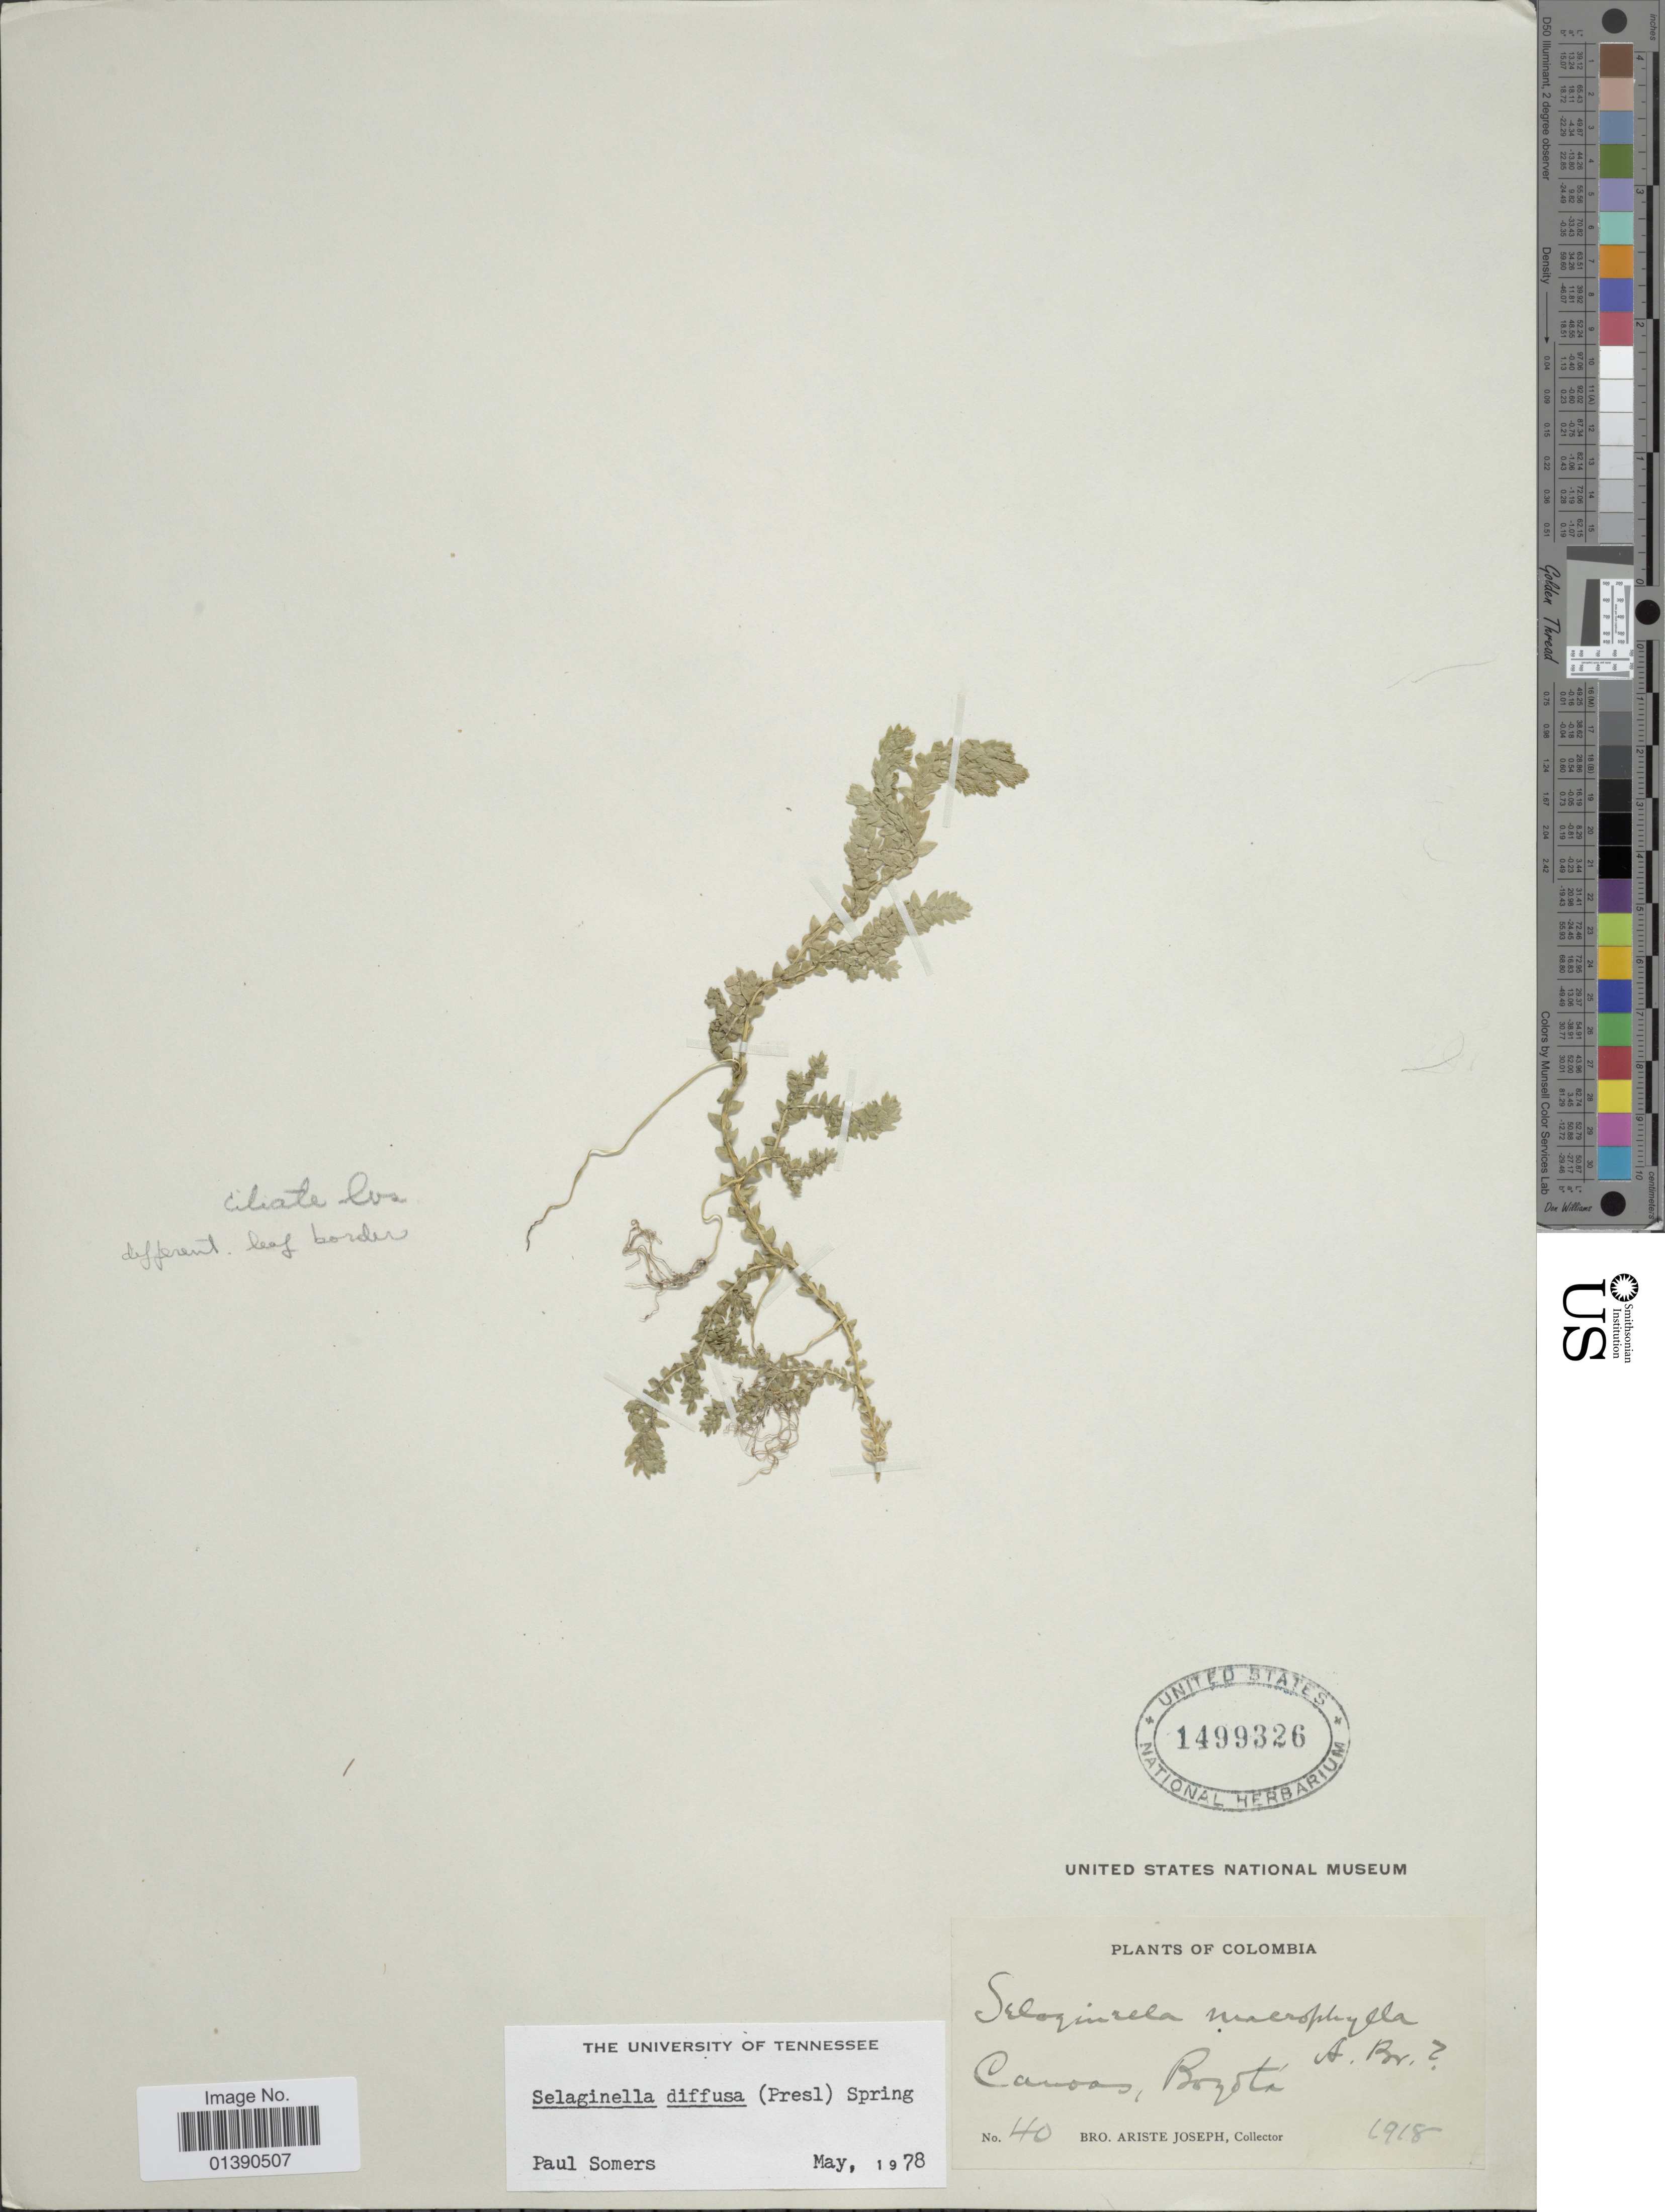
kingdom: Plantae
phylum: Tracheophyta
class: Lycopodiopsida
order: Selaginellales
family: Selaginellaceae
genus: Selaginella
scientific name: Selaginella diffusa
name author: (C. Presl) Spring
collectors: Bro. Ariste-Joseph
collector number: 40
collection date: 1918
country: Colombia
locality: Canoas, Bogotá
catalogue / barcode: US 1499326